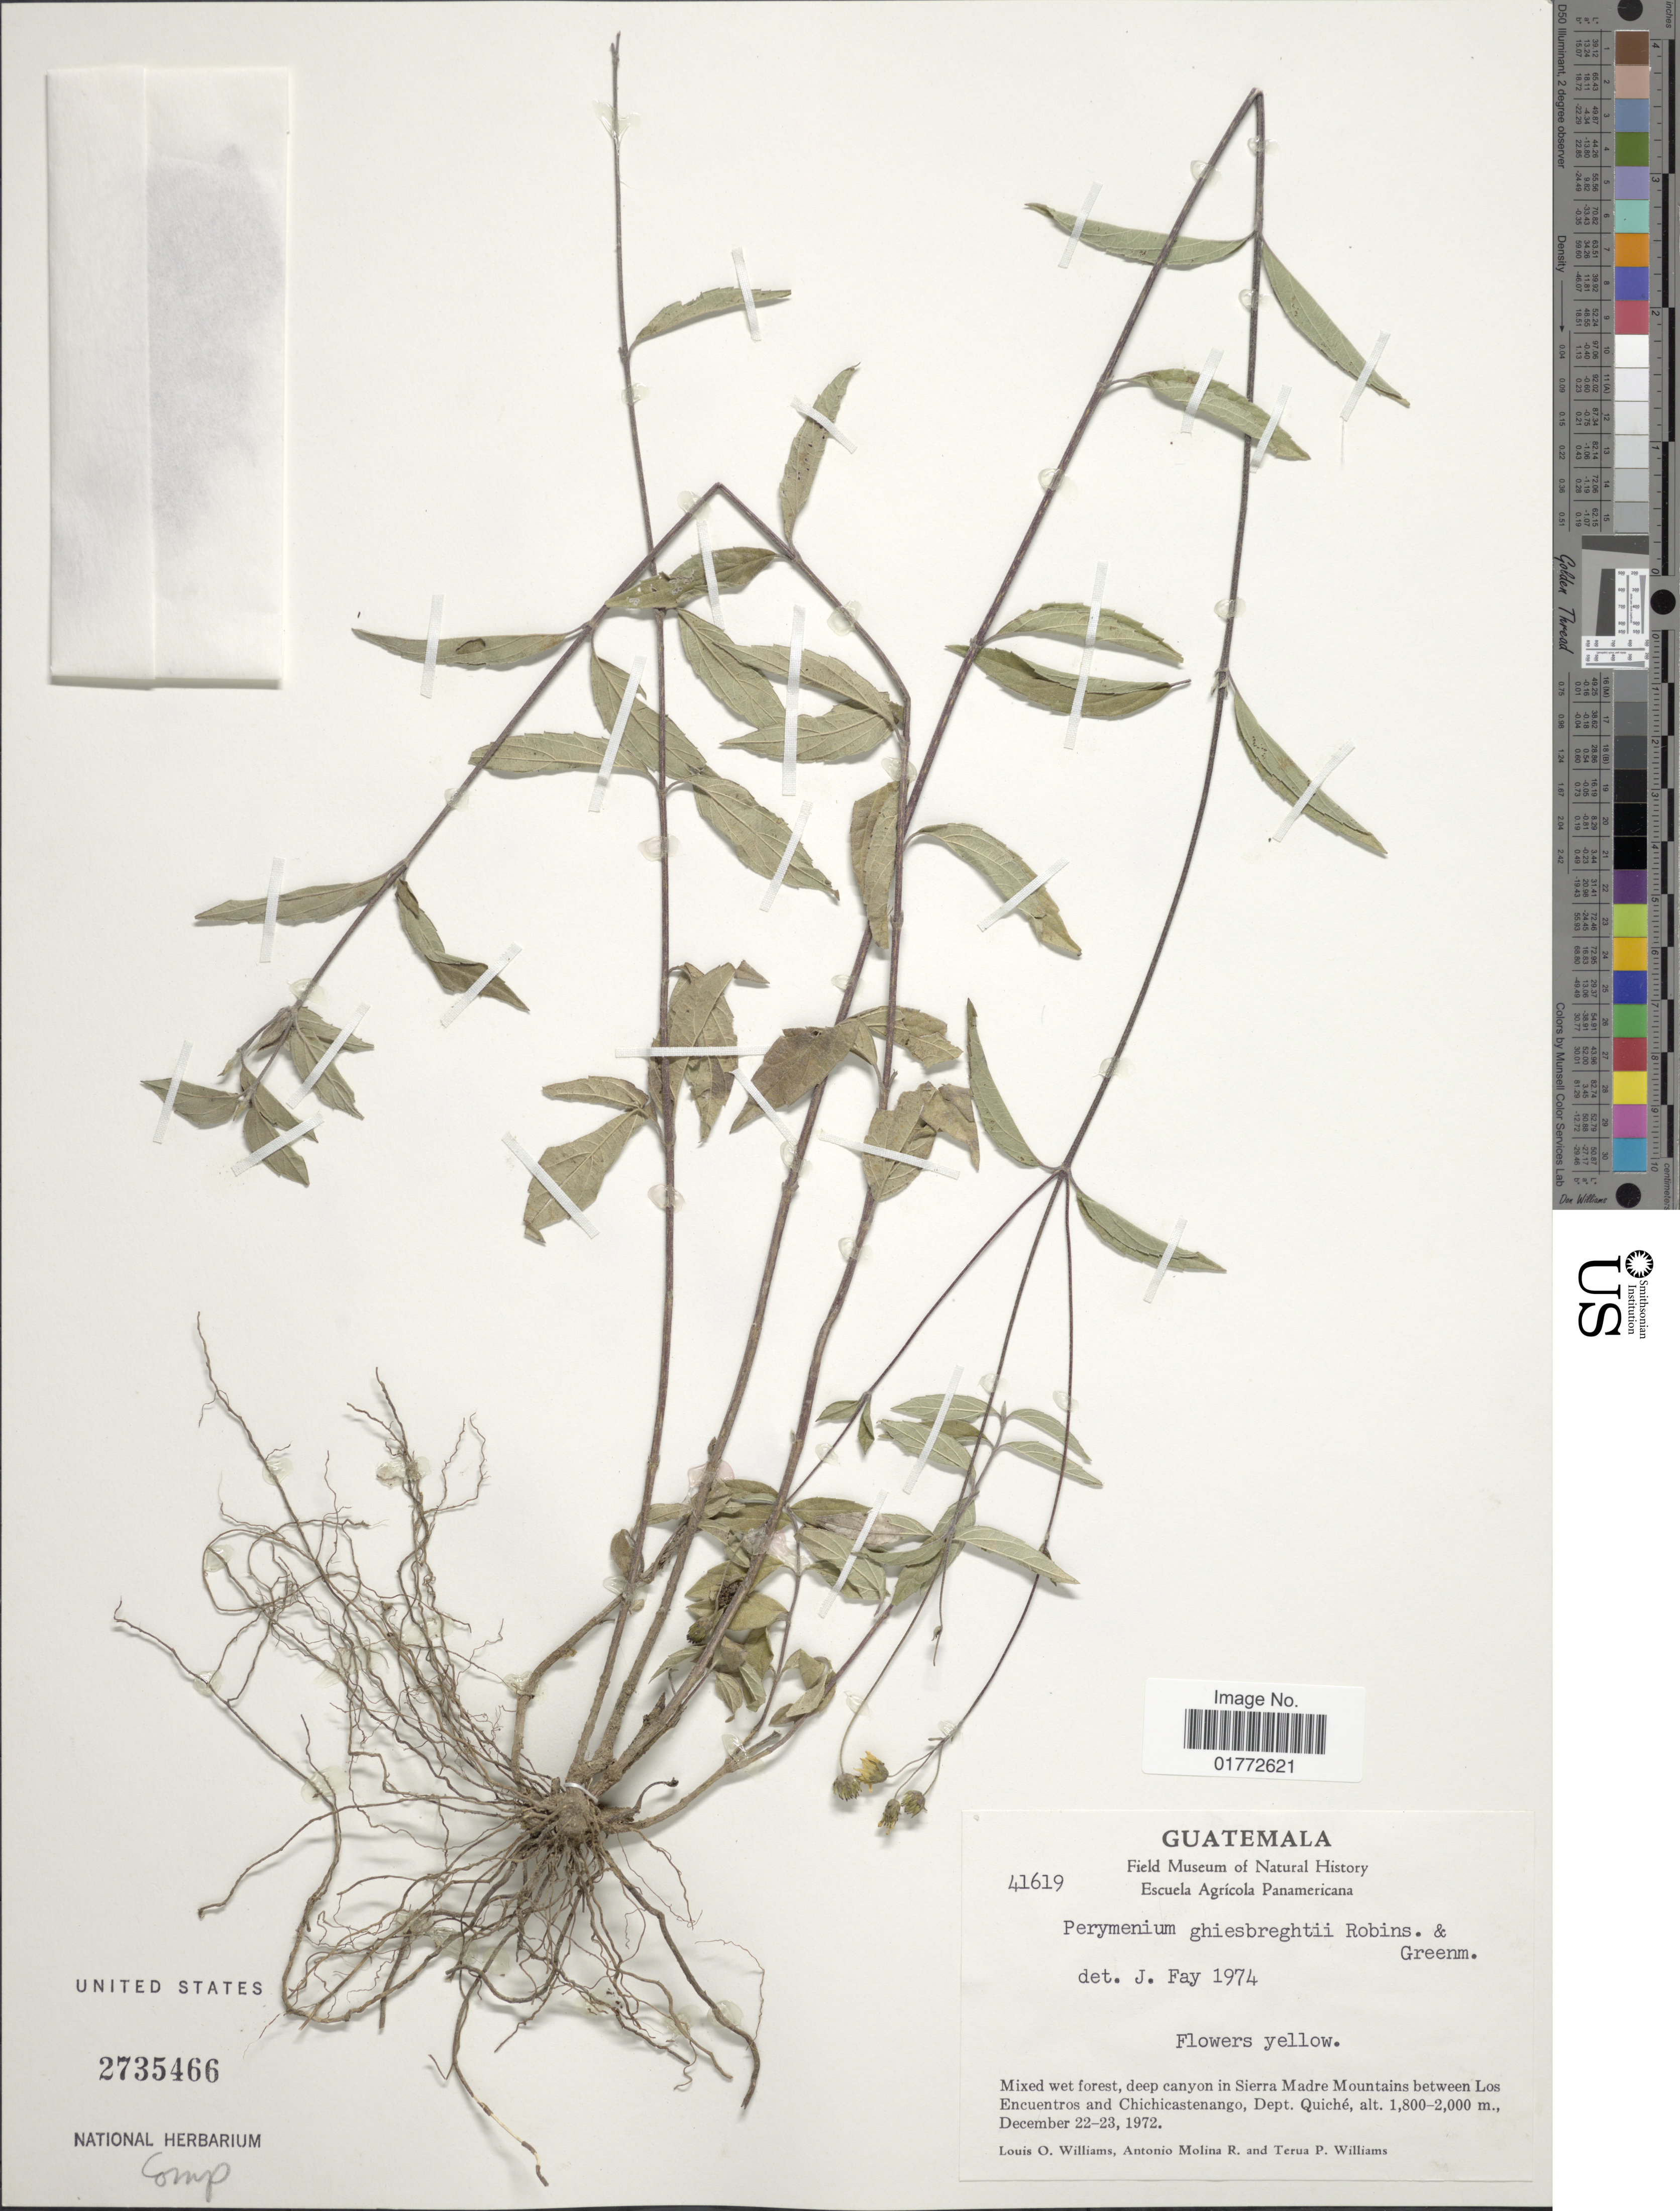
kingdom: Plantae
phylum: Tracheophyta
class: Magnoliopsida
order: Asterales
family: Asteraceae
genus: Perymenium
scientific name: Perymenium ghiesbreghtii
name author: B.L. Rob. & Greenm.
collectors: L. O. Williams, A. Molina R. & T. P. Williams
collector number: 41619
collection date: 1972-12-22/1972-12-23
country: Guatemala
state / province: El Quiché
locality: Mixed wet forest, deep canyon is Sierra Madre Mountains between Los Encuentros and Chichicastenango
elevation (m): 1800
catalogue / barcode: US 2735466